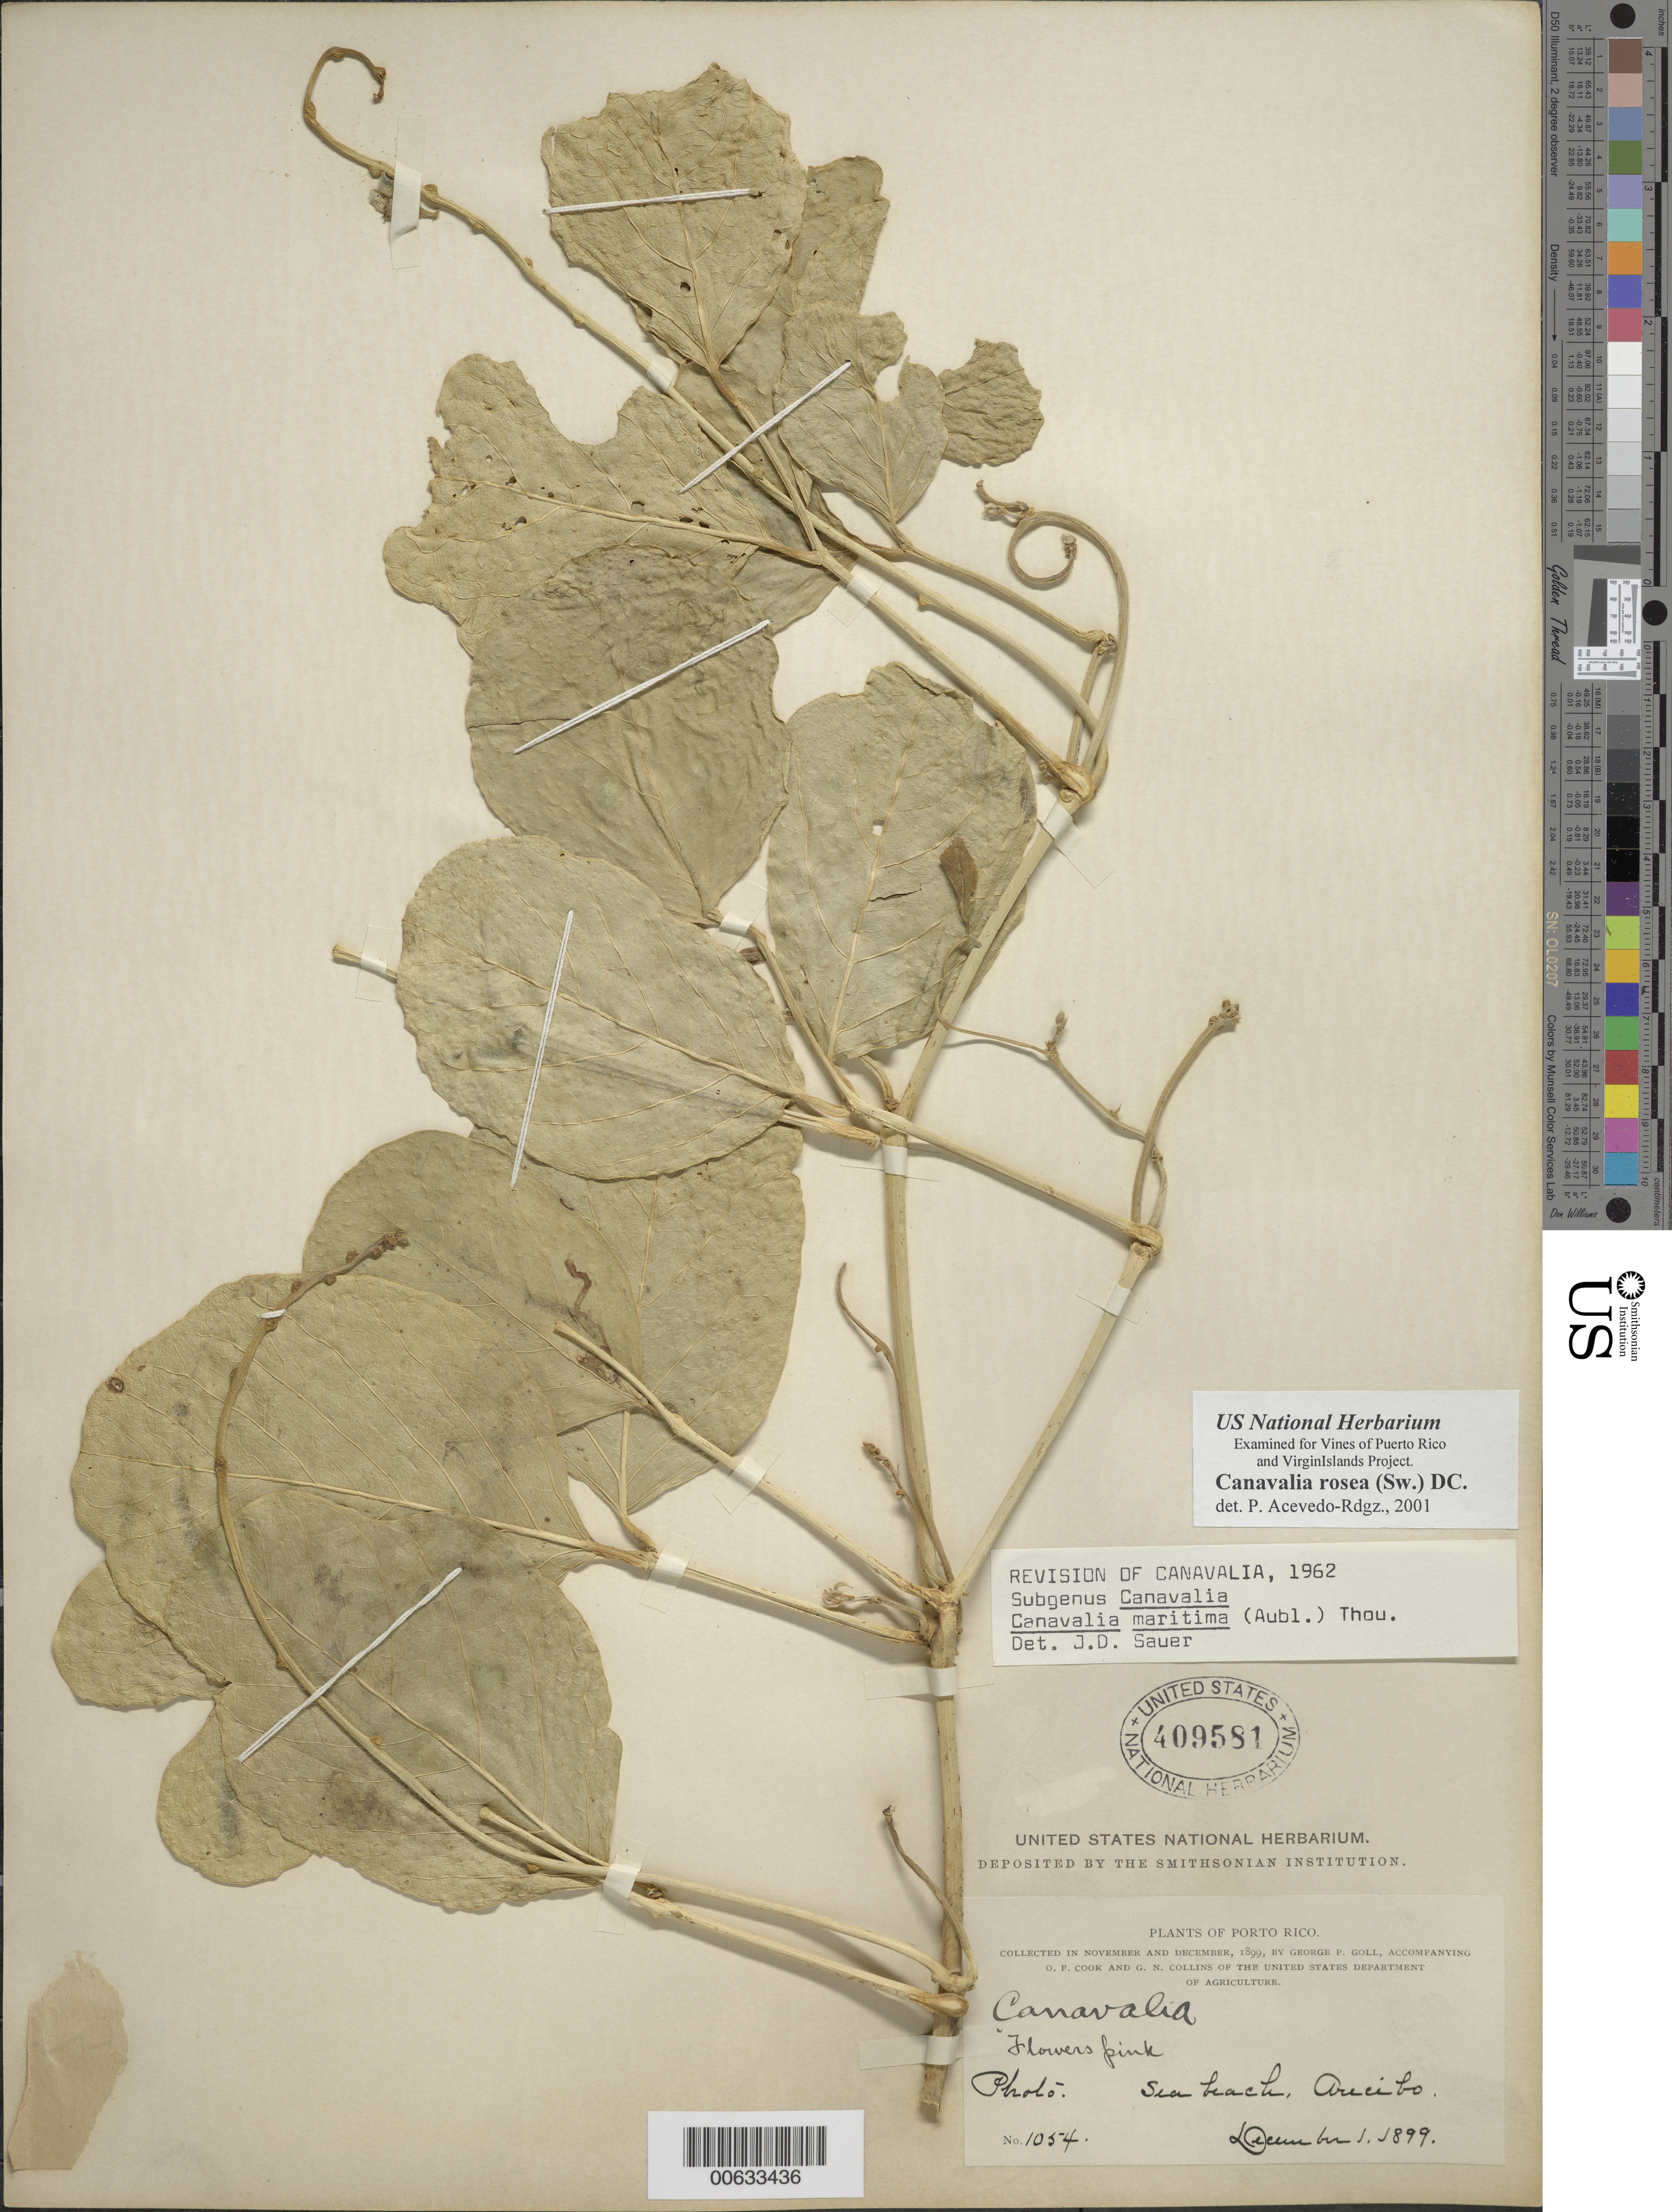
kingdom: Plantae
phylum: Tracheophyta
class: Magnoliopsida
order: Fabales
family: Fabaceae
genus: Canavalia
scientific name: Canavalia rosea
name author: (Sw.) DC.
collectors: G. P. Goll, O. P. Cook & G. Collins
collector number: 1054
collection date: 1899-12-01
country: Puerto Rico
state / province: Arecibo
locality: Porto Rico, sea beach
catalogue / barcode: US 409581